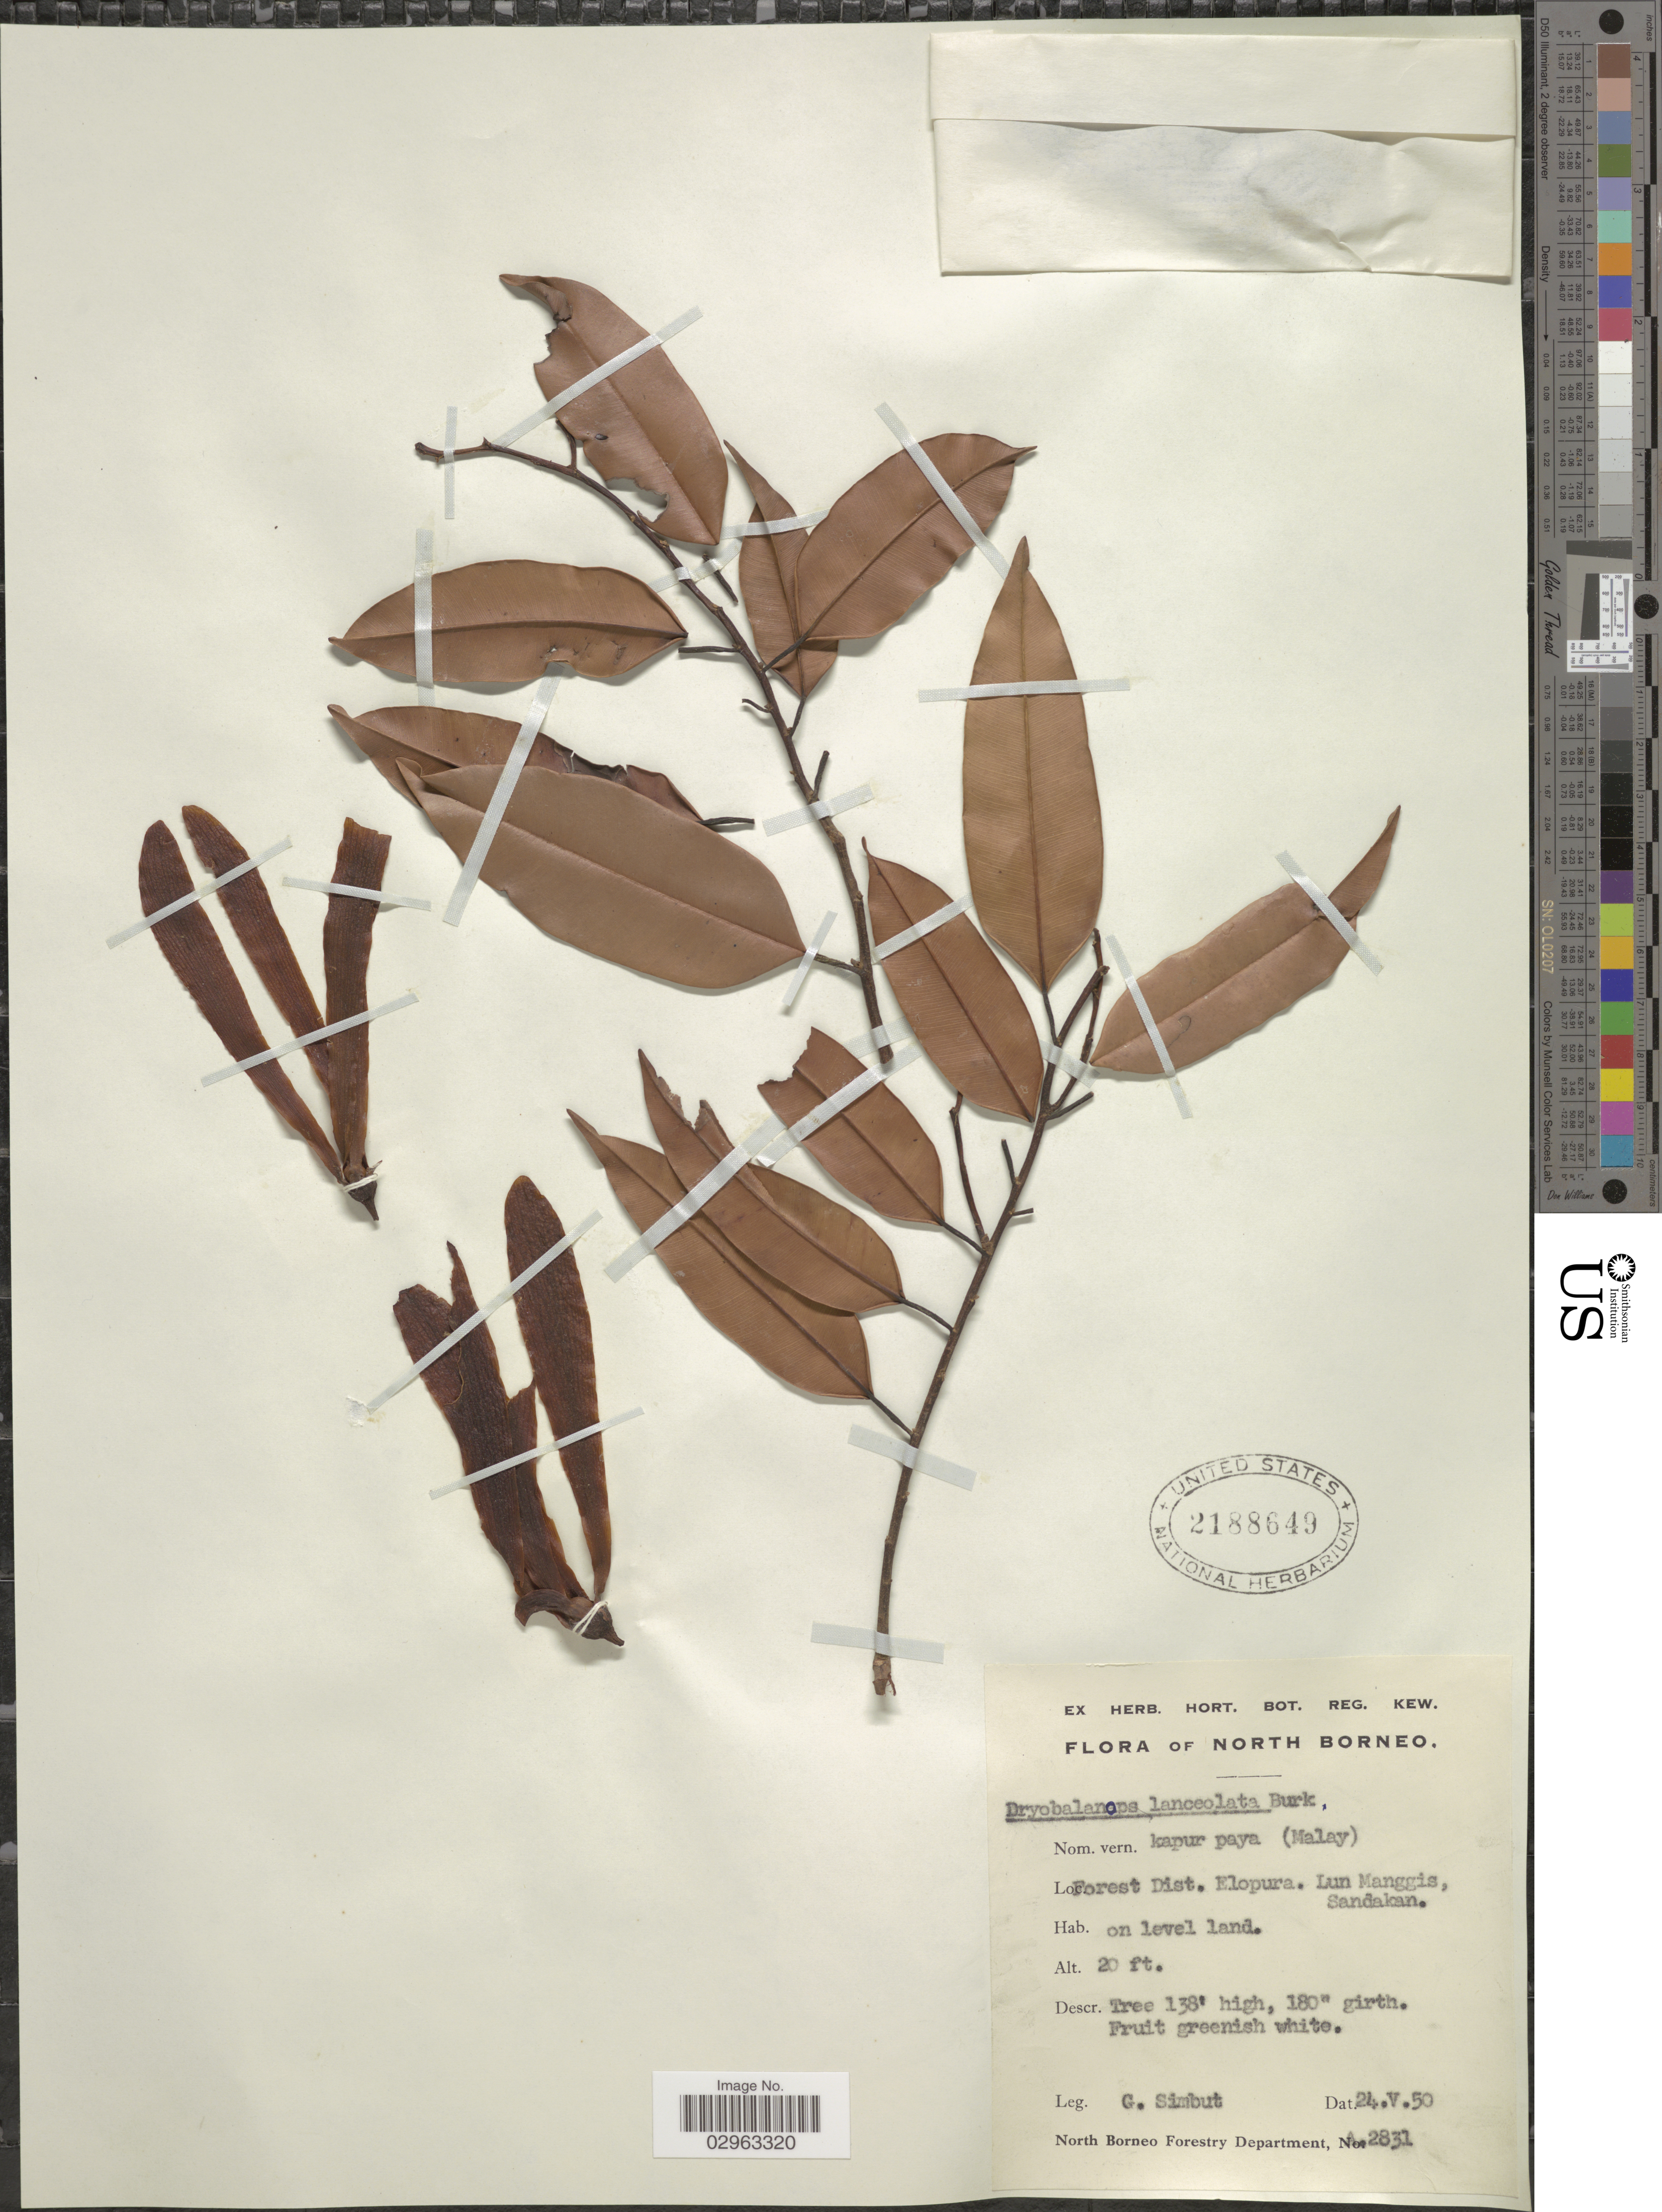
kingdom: Plantae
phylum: Tracheophyta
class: Magnoliopsida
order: Malvales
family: Dipterocarpaceae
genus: Dryobalanops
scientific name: Dryobalanops lanceolata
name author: Burck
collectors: G. Simbut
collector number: A 2831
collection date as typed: Transcribed d/m/y: 24/5/50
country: Malaysia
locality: North Borneo, Forest Dist. Elopura. Lun Manggis, Sandakan.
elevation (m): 6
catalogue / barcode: US 2188649